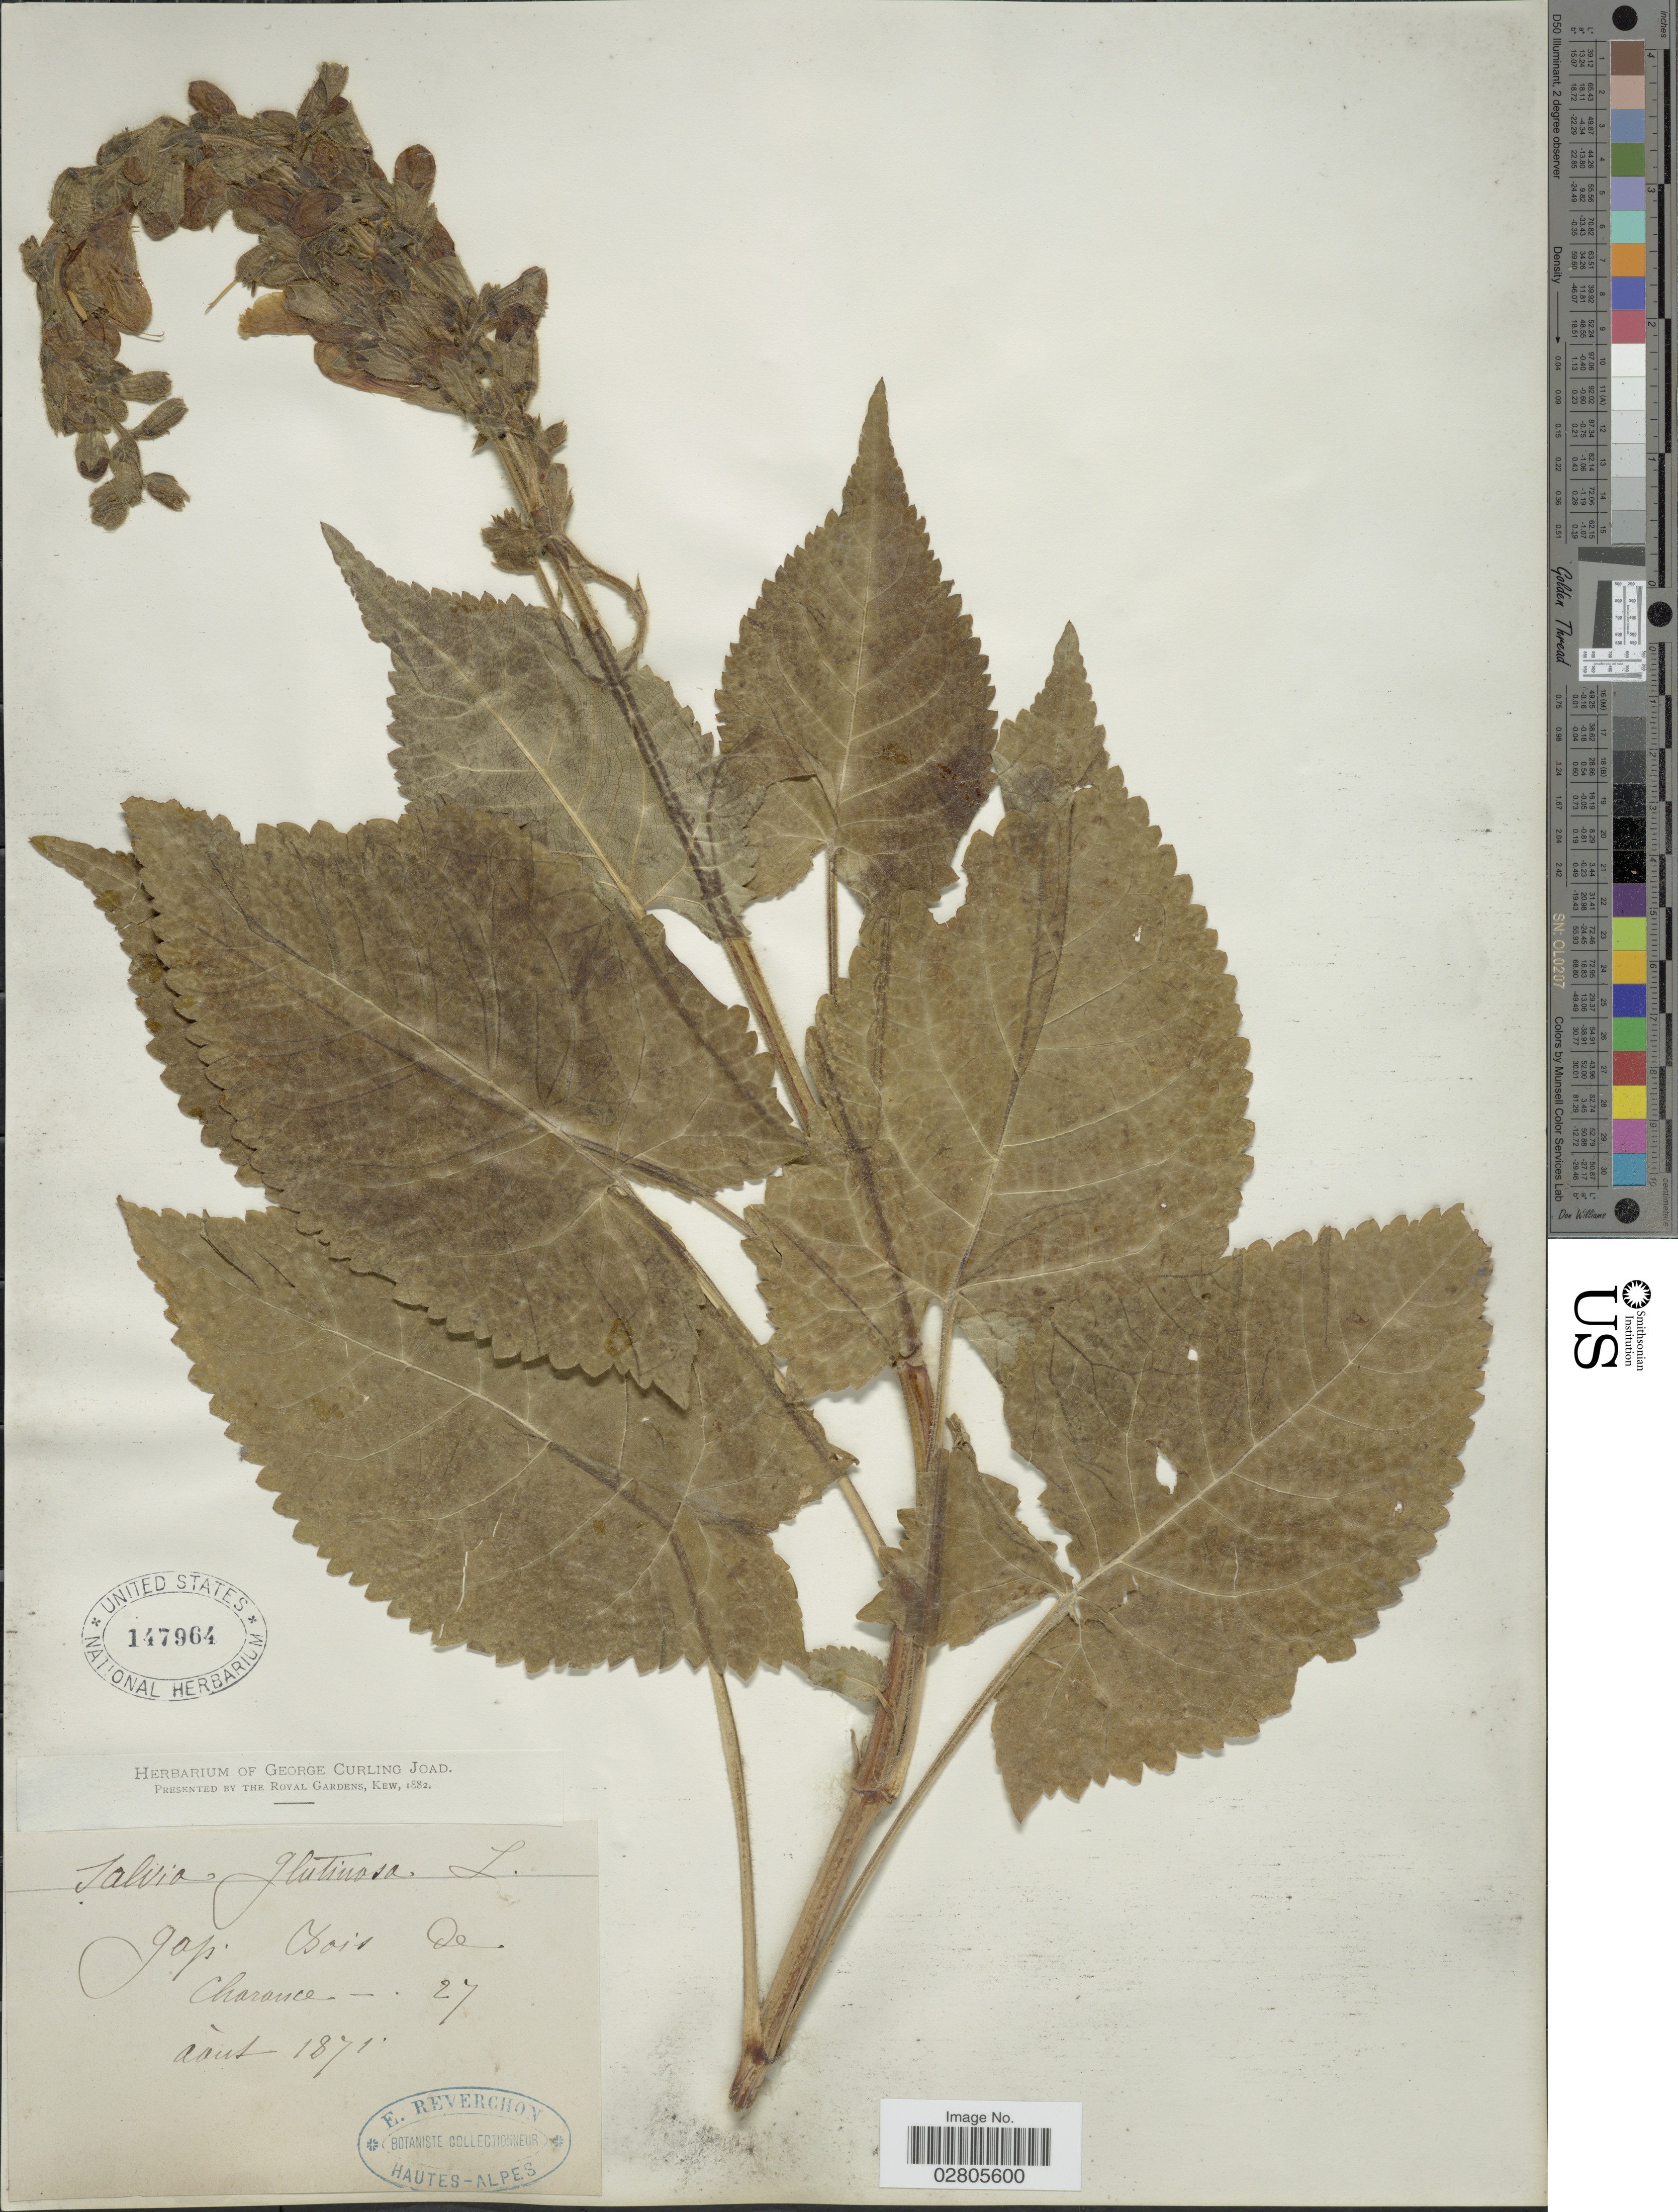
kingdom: Plantae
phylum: Tracheophyta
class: Magnoliopsida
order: Lamiales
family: Lamiaceae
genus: Salvia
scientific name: Salvia glutinosa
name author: L.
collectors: E. Reverchon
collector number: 27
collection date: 1871-08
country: France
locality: Bois de Charance.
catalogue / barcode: US 147964